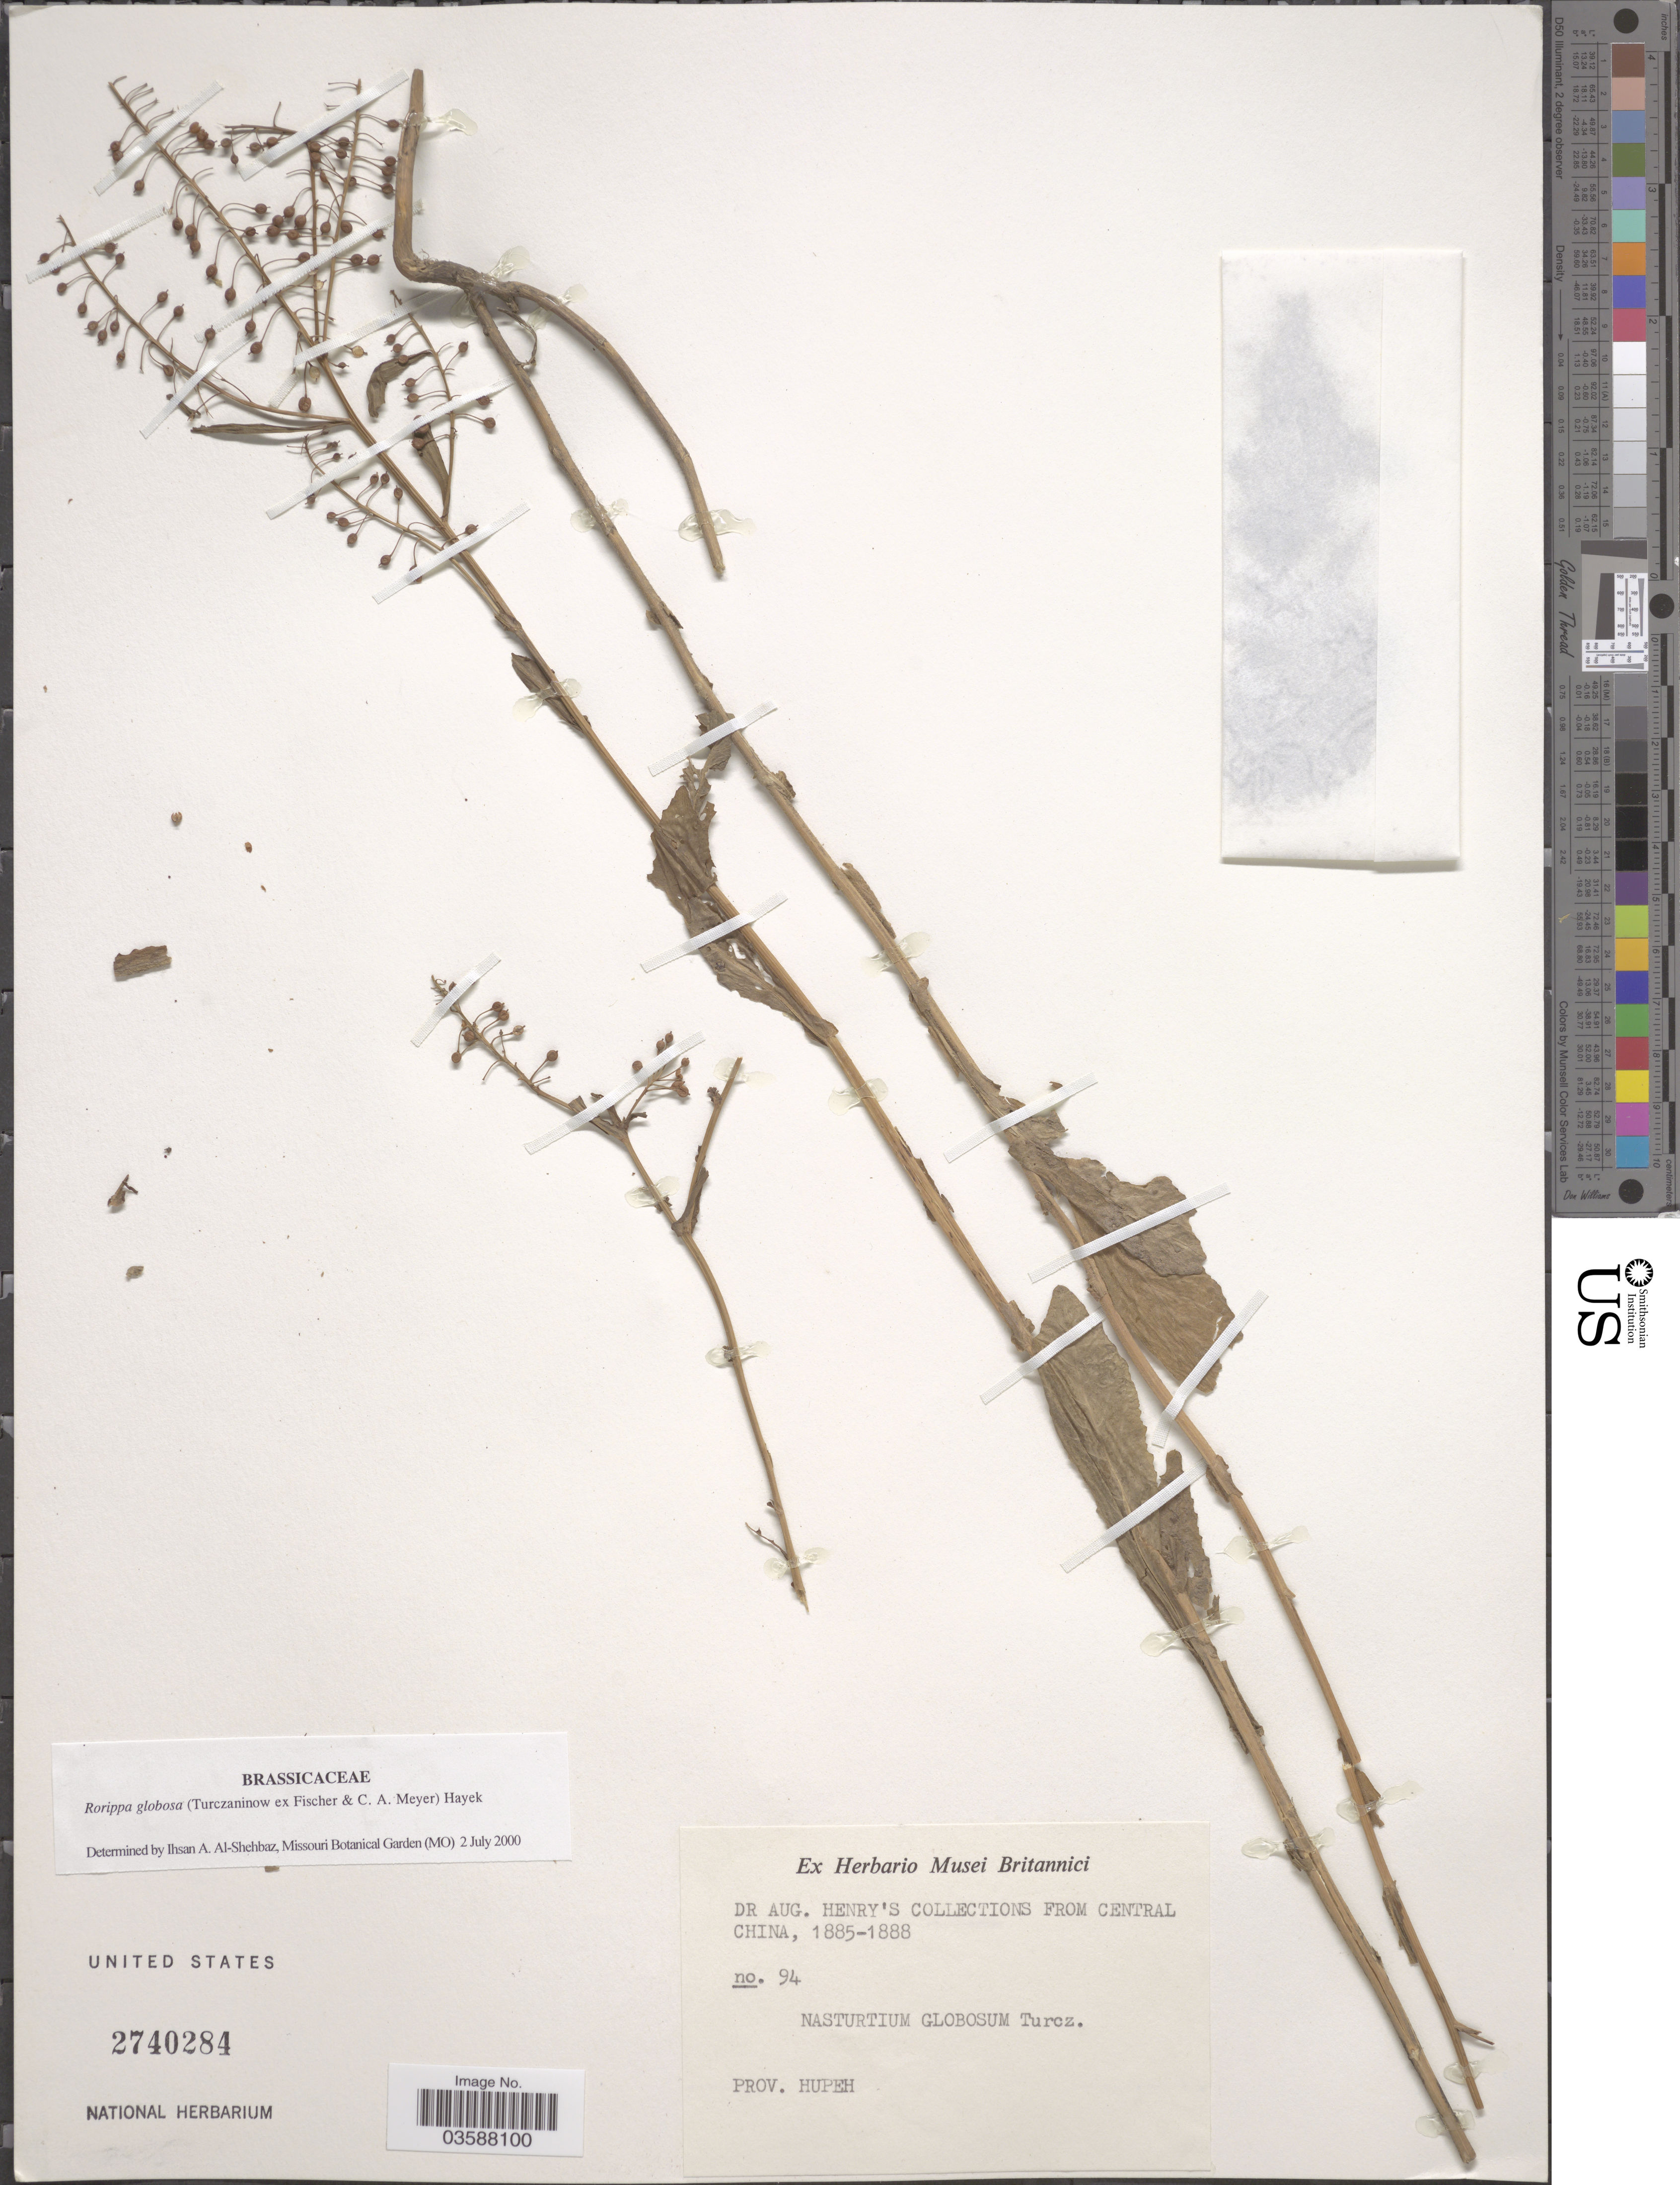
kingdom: Plantae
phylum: Tracheophyta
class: Magnoliopsida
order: Brassicales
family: Brassicaceae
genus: Rorippa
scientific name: Rorippa globosa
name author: (Turcz. ex Fisch. & C.A. Mey.) Mayek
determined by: Al-Shehbaz, I. A., (MO), Missouri Botanical Garden (UNITED STATES)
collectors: A. Henry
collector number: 94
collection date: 1885/1888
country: China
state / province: Hubei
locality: Central China. Prov. Hupeh.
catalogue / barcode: US 2740284